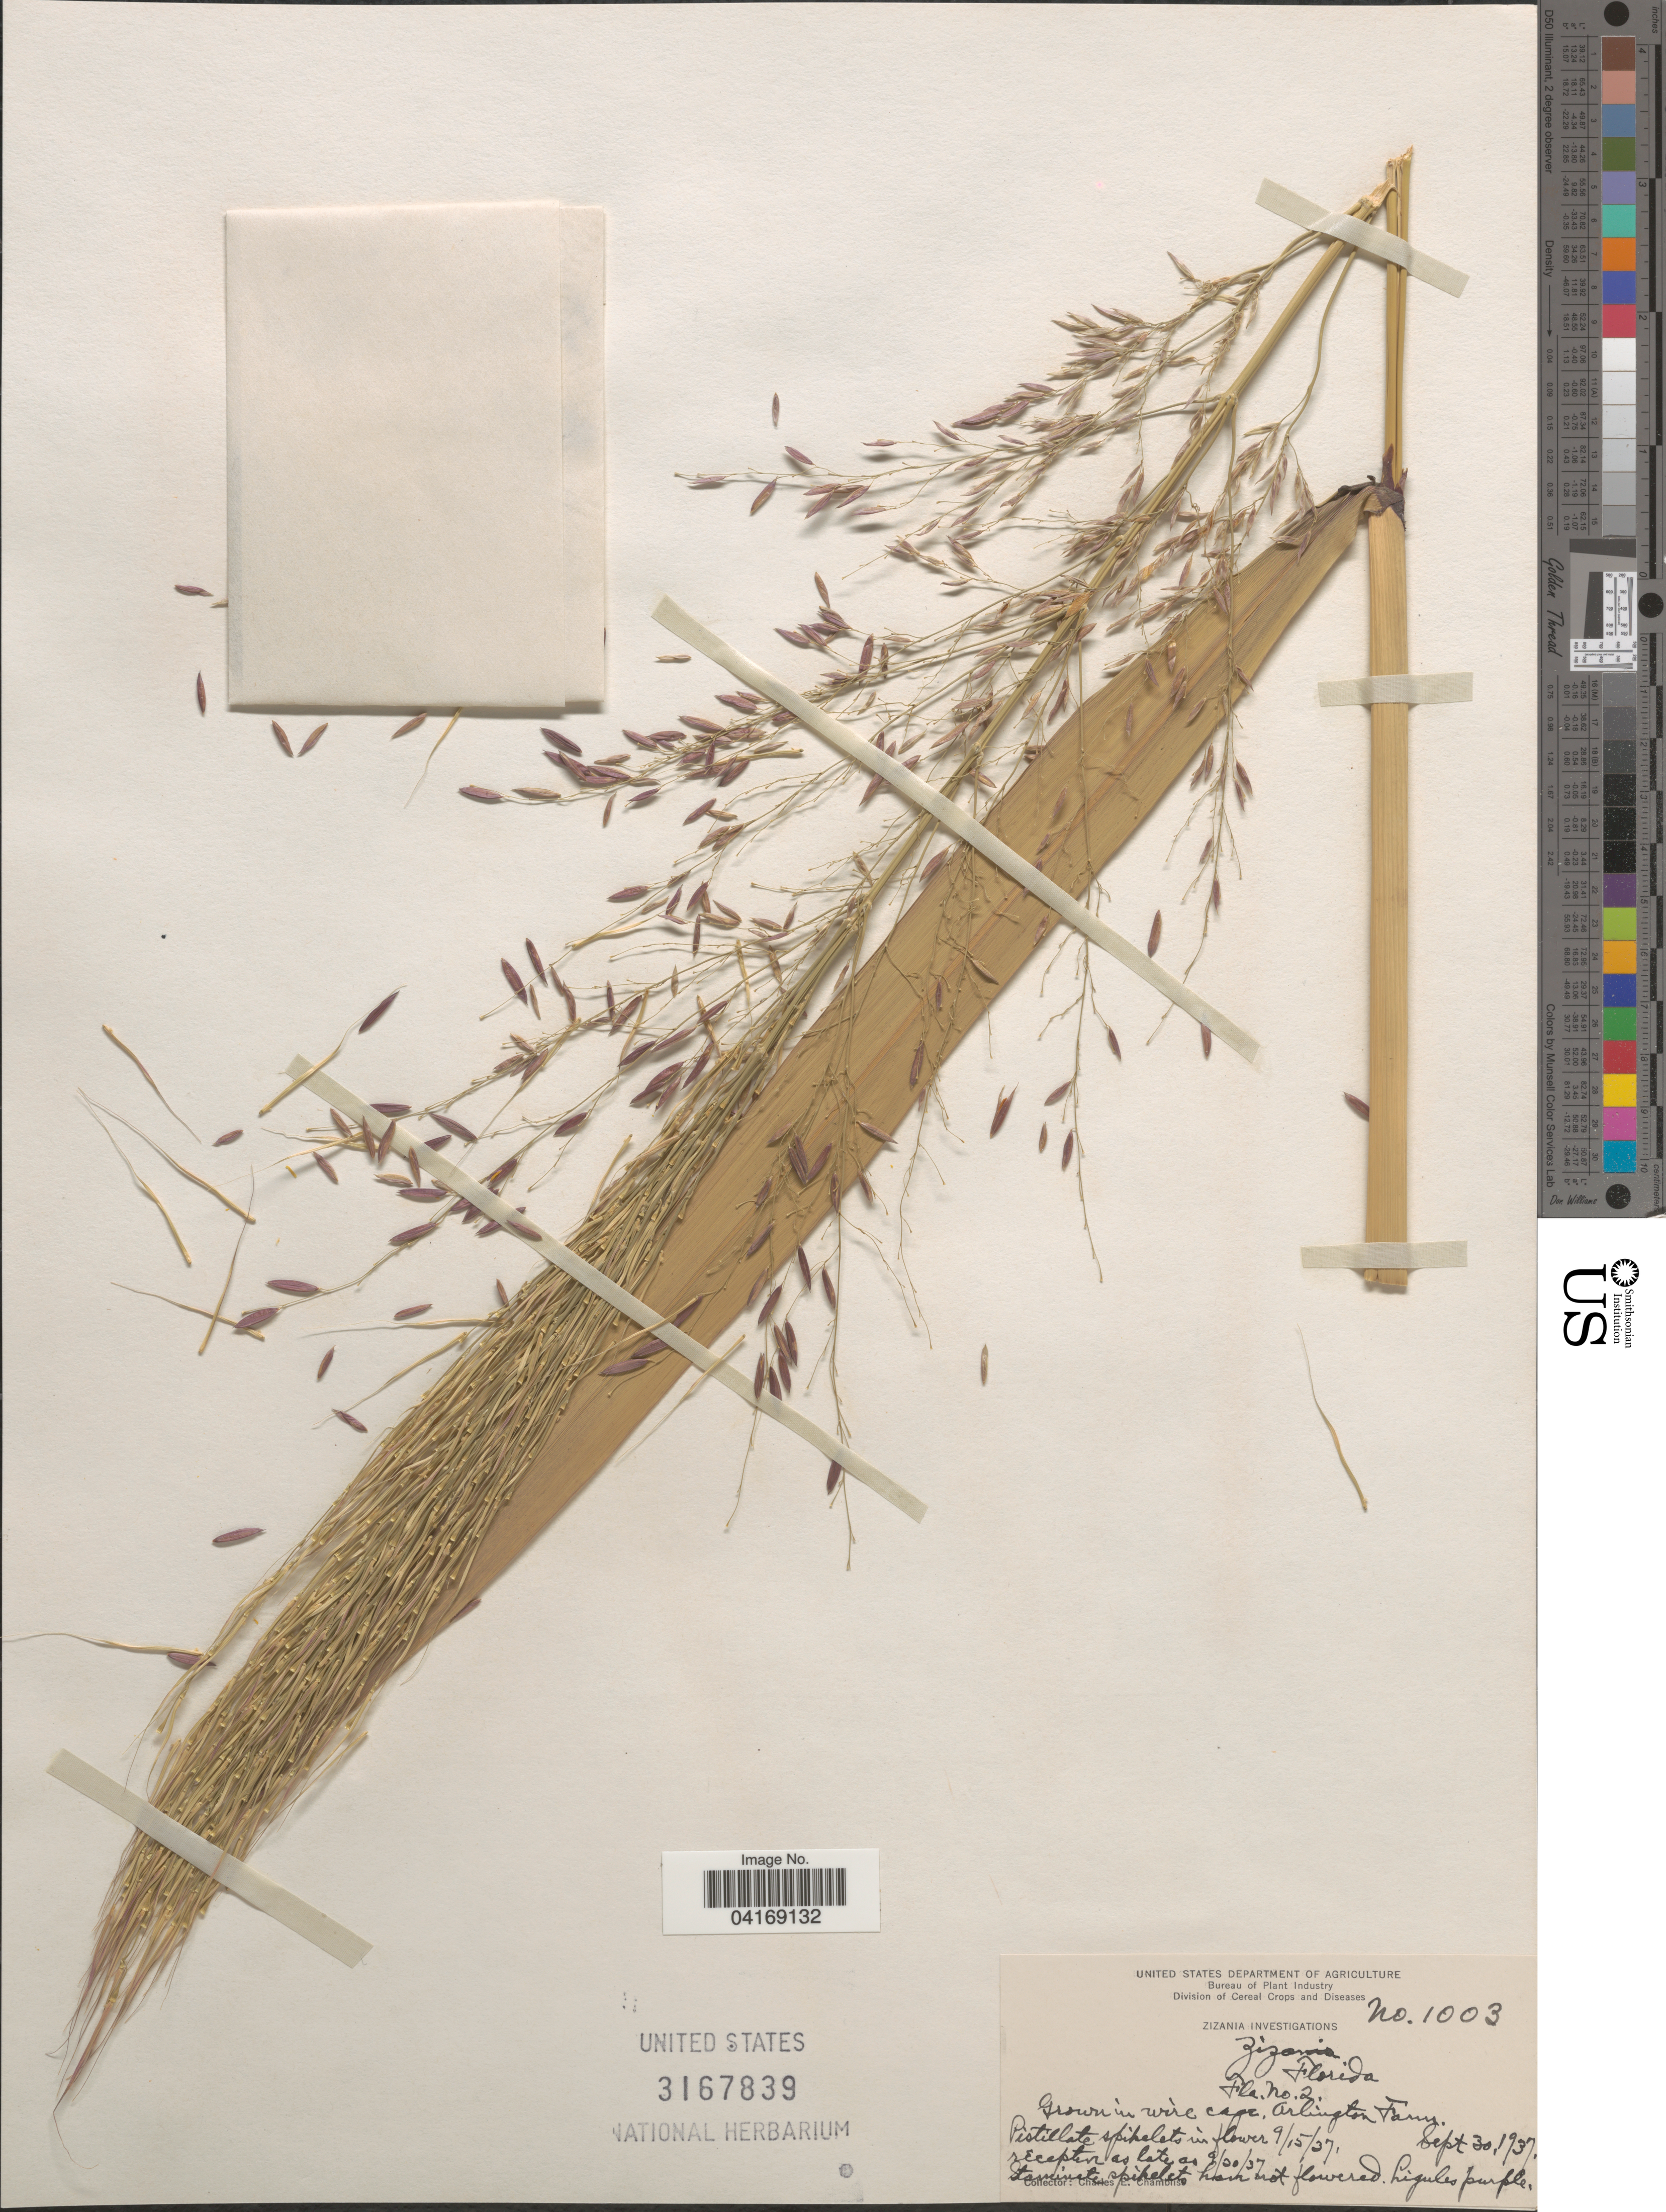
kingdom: Plantae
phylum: Tracheophyta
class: Liliopsida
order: Poales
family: Poaceae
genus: Zizania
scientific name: Zizania sp.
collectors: C. Chambliss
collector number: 1003/2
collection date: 1937-09-30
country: United States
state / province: Florida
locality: Arlington Farm.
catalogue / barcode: US 3167839